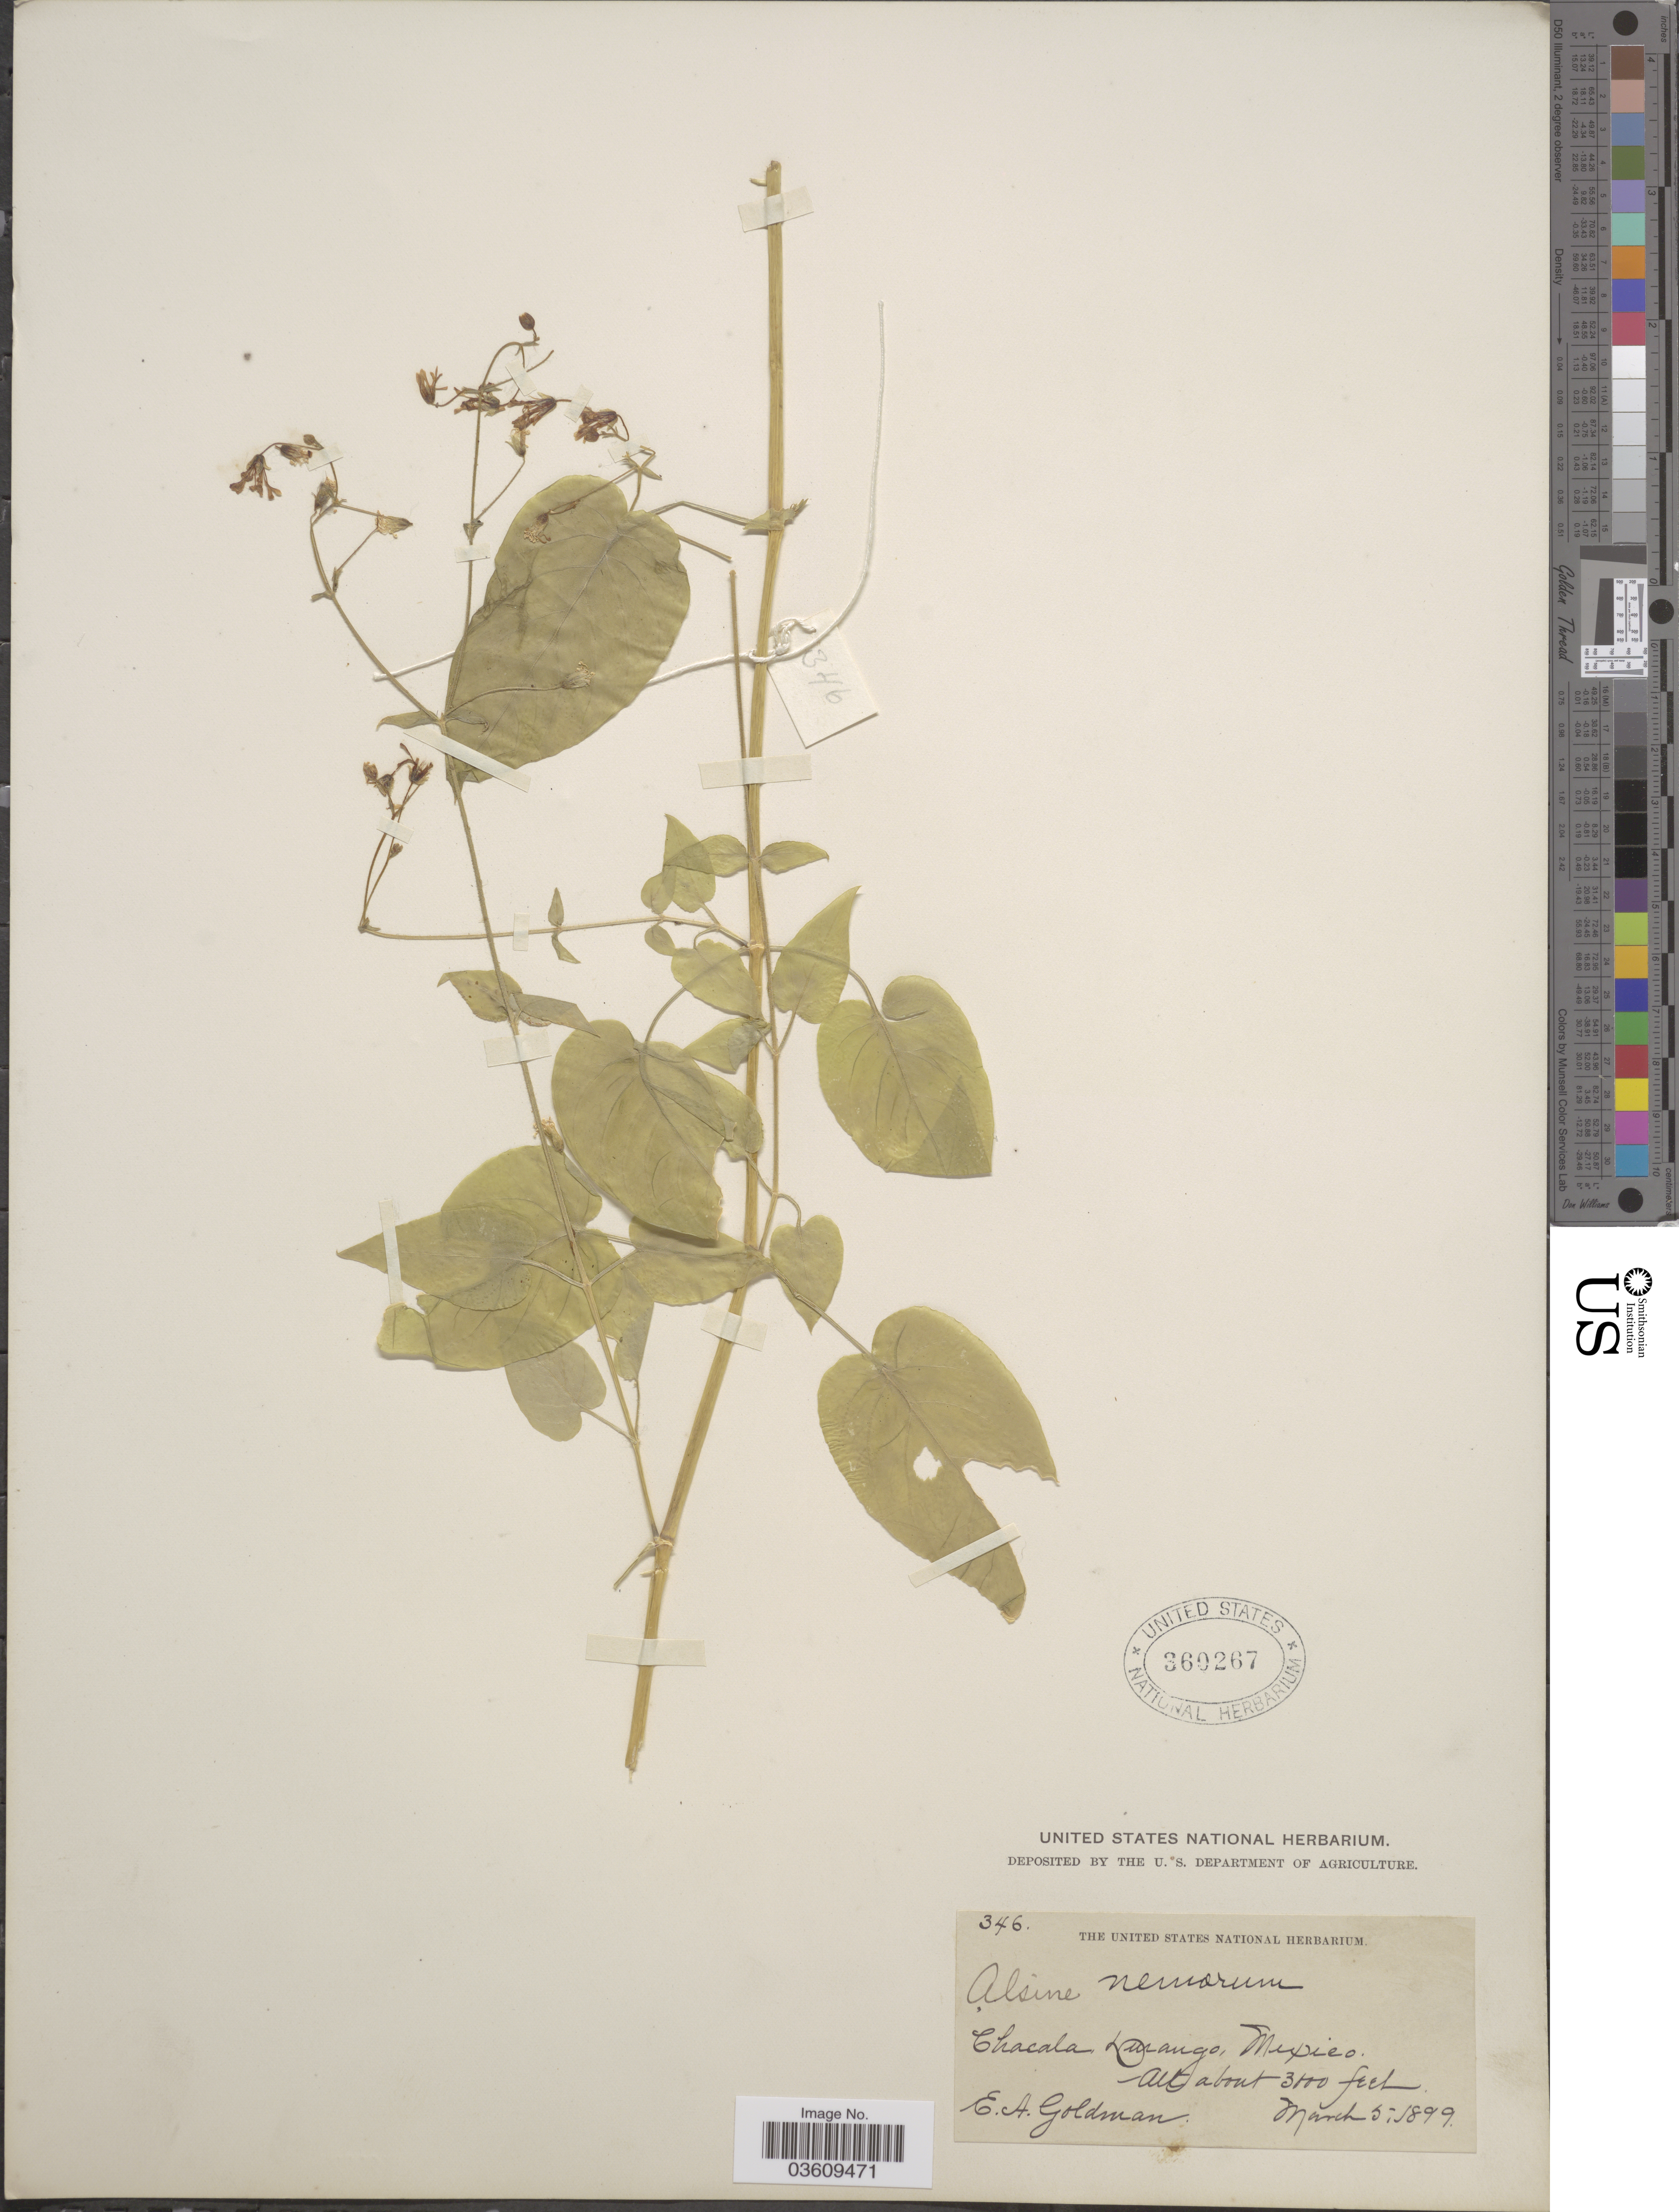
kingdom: Plantae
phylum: Tracheophyta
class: Magnoliopsida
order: Caryophyllales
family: Caryophyllaceae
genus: Stellaria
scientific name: Stellaria prostrata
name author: Baldwin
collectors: E. A. Goldman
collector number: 346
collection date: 1899-03-05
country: Mexico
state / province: Durango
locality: Chacala.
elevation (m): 914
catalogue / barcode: US 360267